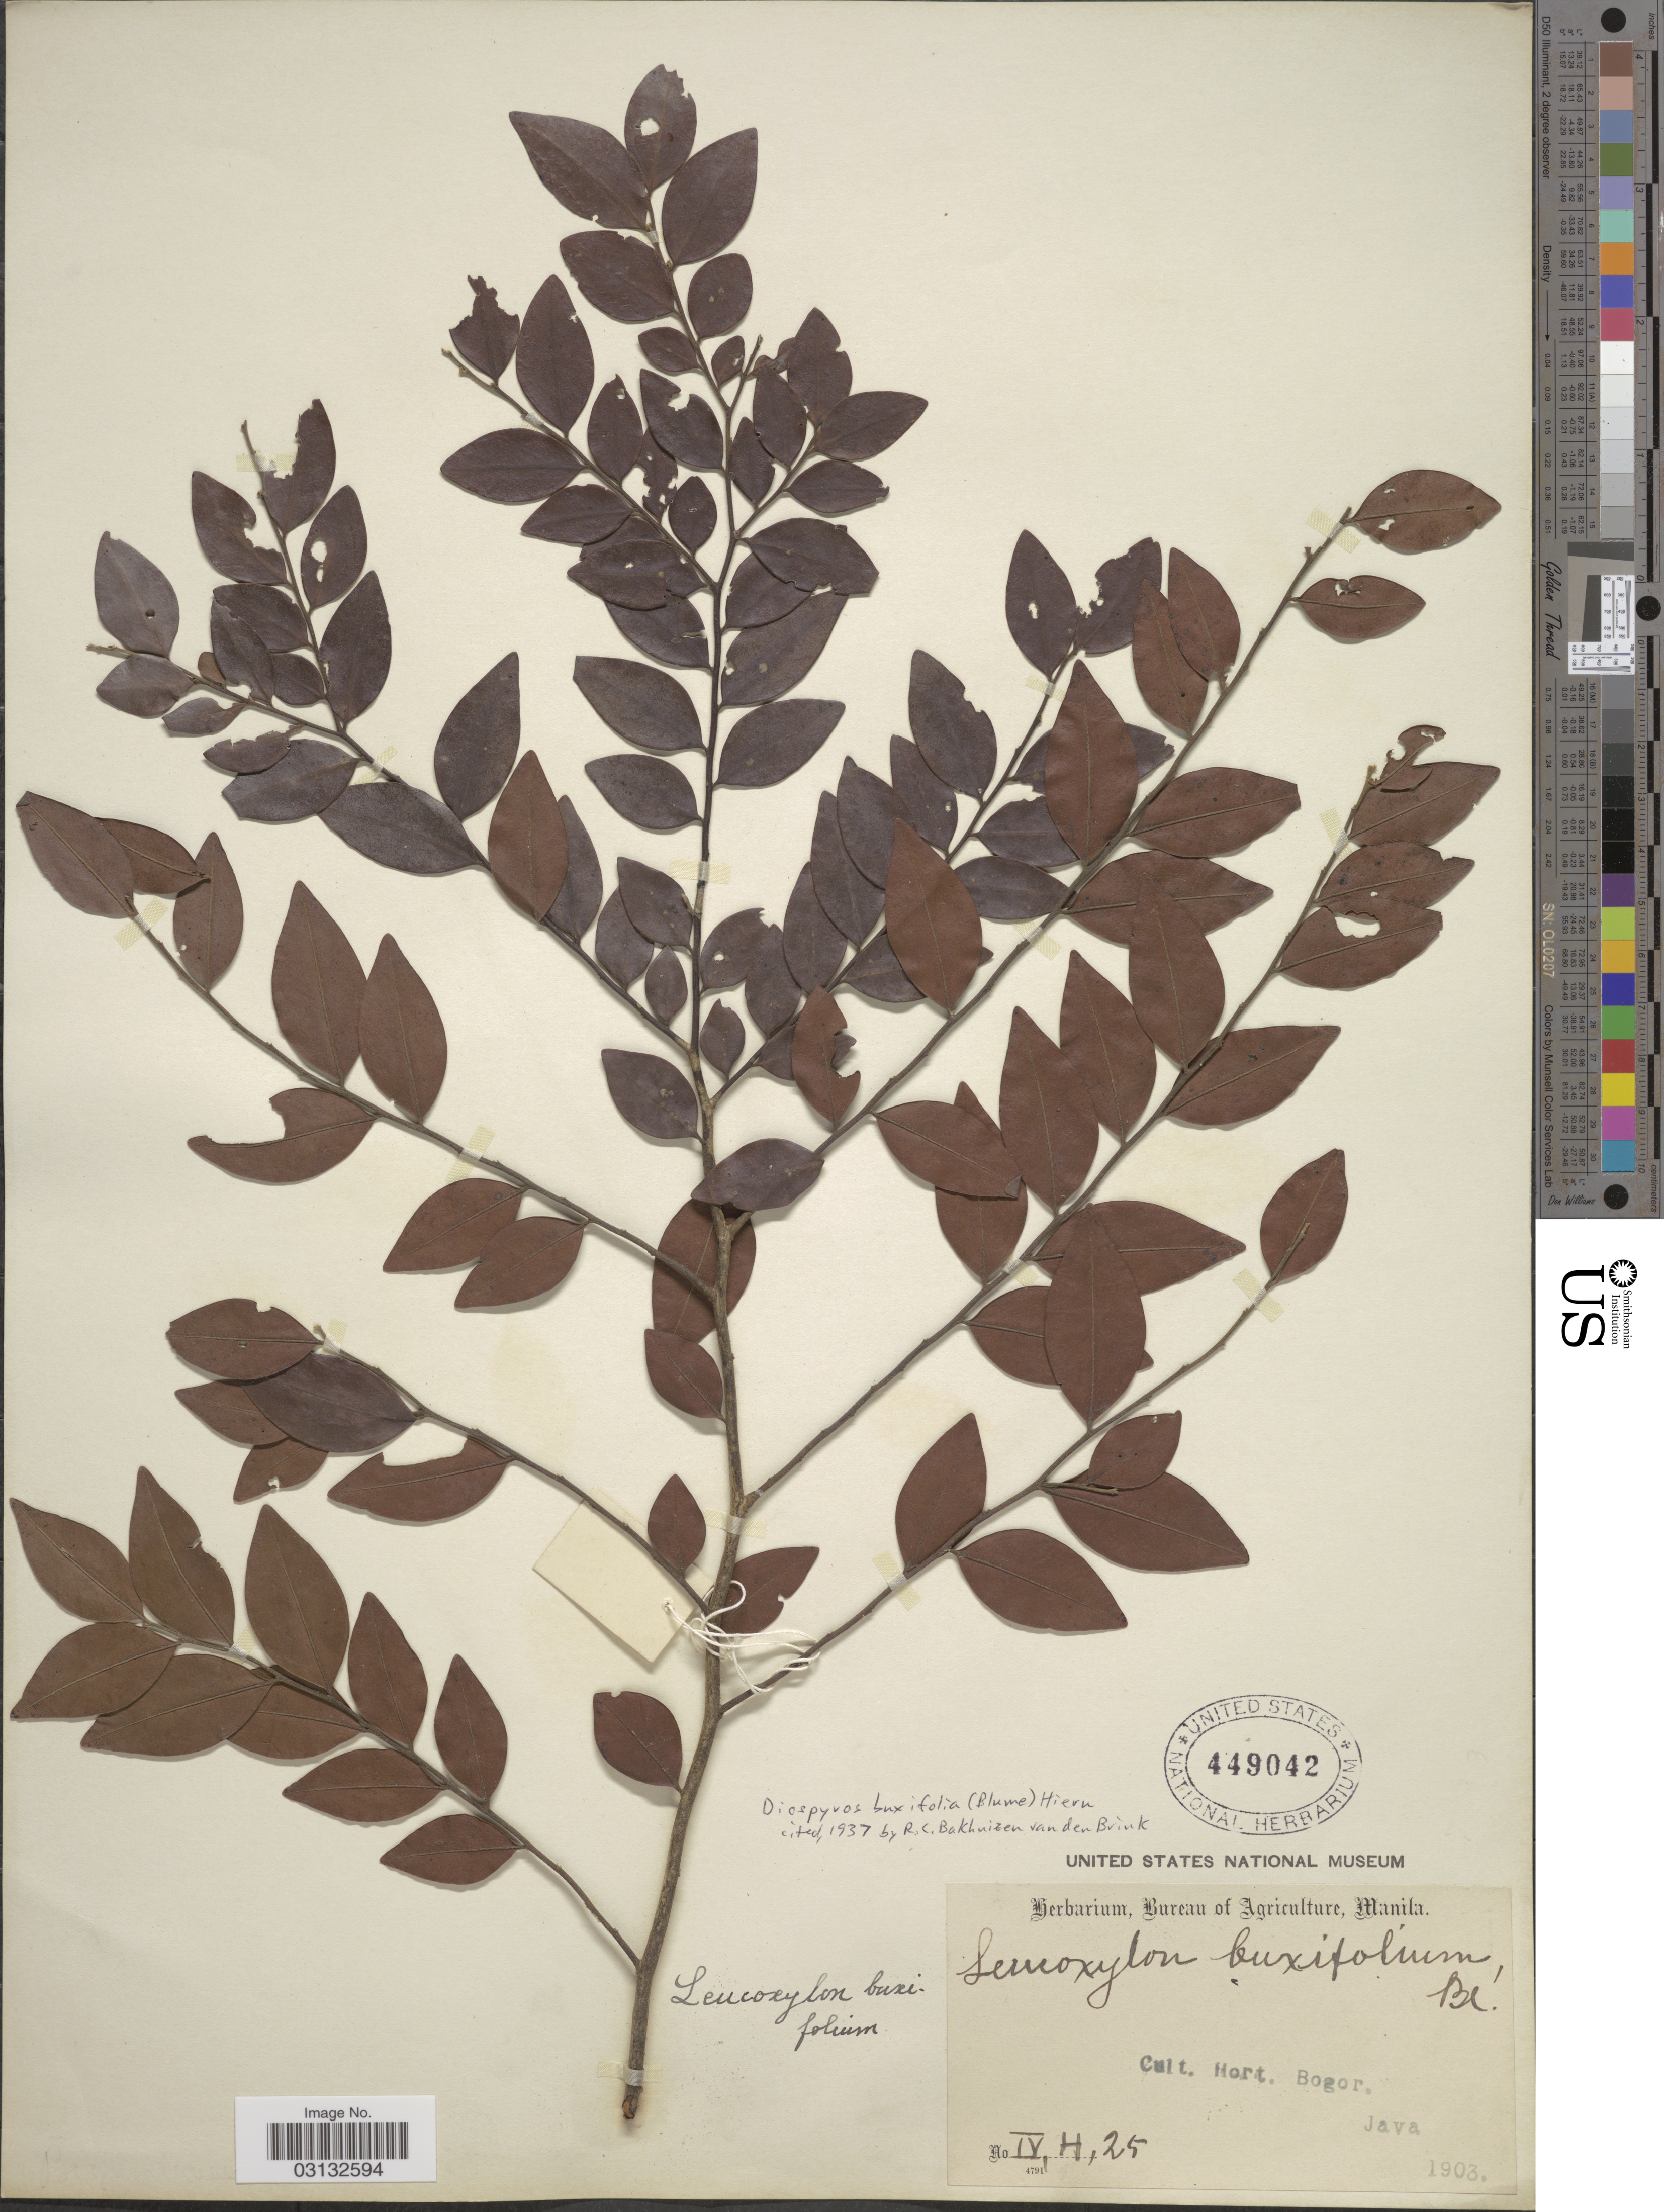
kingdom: Plantae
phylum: Tracheophyta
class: Magnoliopsida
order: Ericales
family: Ebenaceae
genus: Diospyros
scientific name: Diospyros buxifolia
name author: (Blume) Hiern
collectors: ex Herb. Bur. Agric. Manila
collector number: IV, H, 25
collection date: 1903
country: Indonesia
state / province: Java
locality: Cult. Hort. Bogor.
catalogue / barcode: US 449042